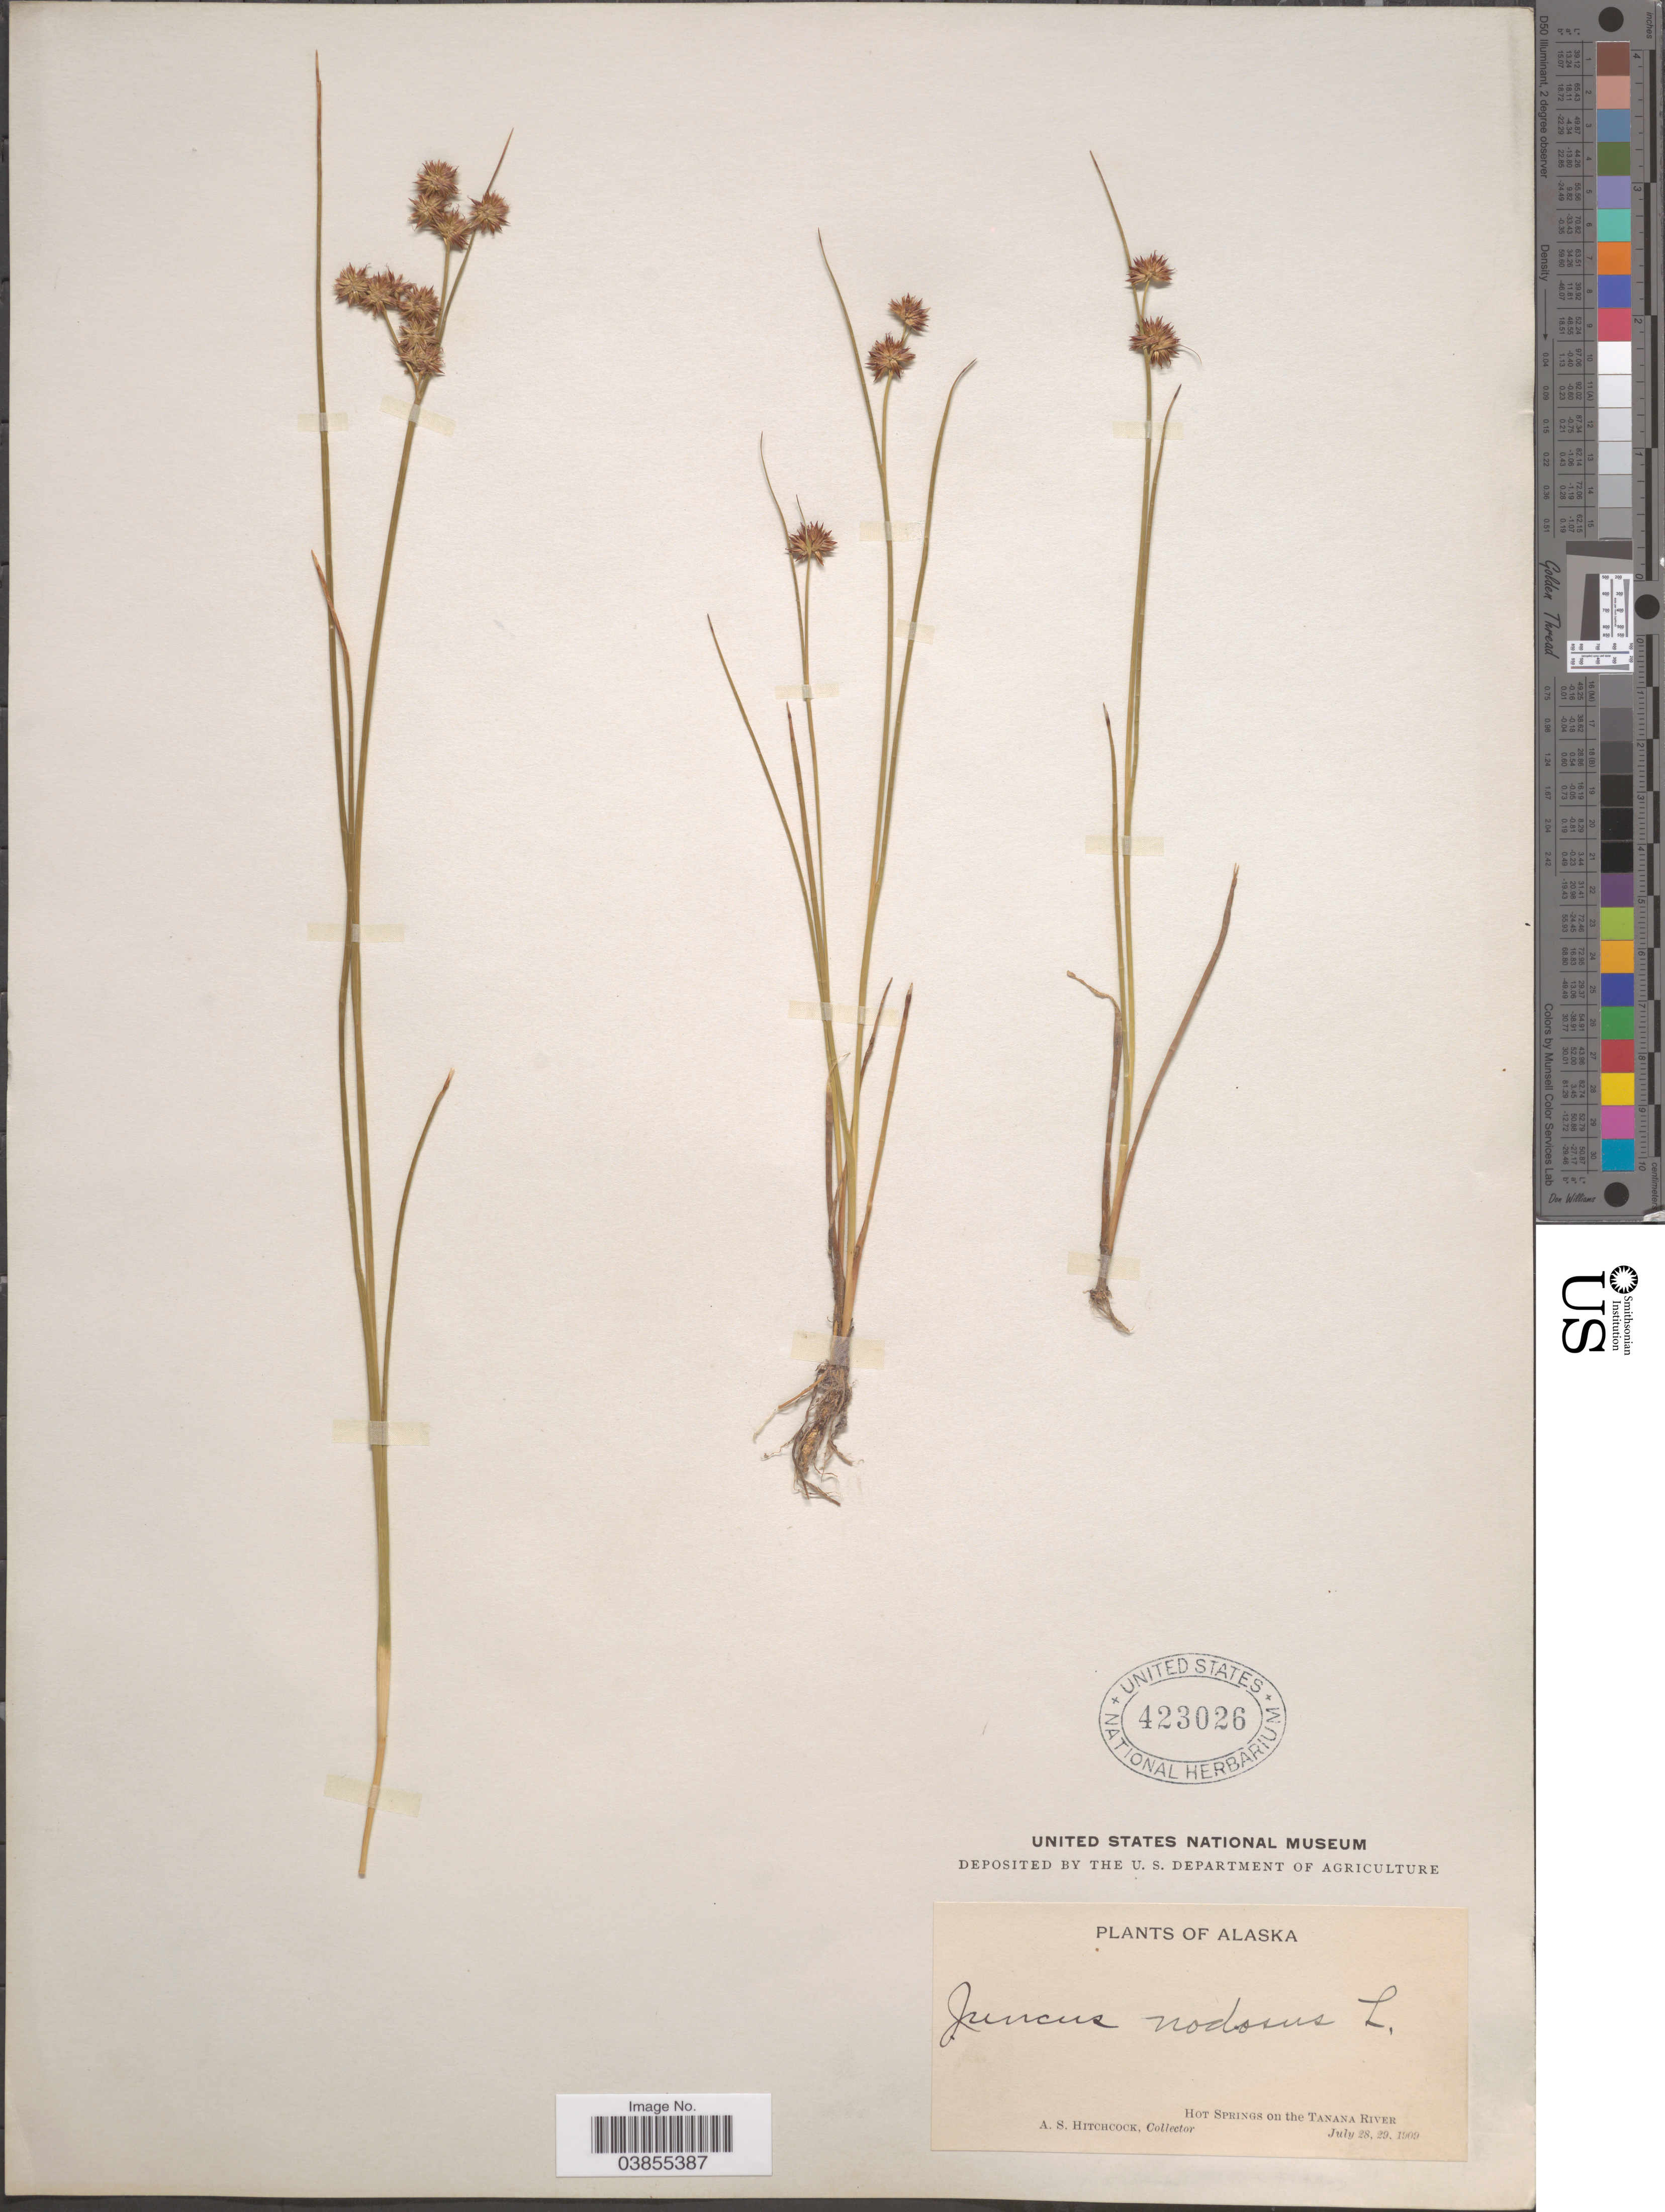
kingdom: Plantae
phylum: Tracheophyta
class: Liliopsida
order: Poales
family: Juncaceae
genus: Juncus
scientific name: Juncus nodosus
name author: L.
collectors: A. S. Hitchcock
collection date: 1909-07-28/1909-07-29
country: United States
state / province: Alaska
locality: Hot Springs on the Tanana River.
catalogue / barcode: US 423026